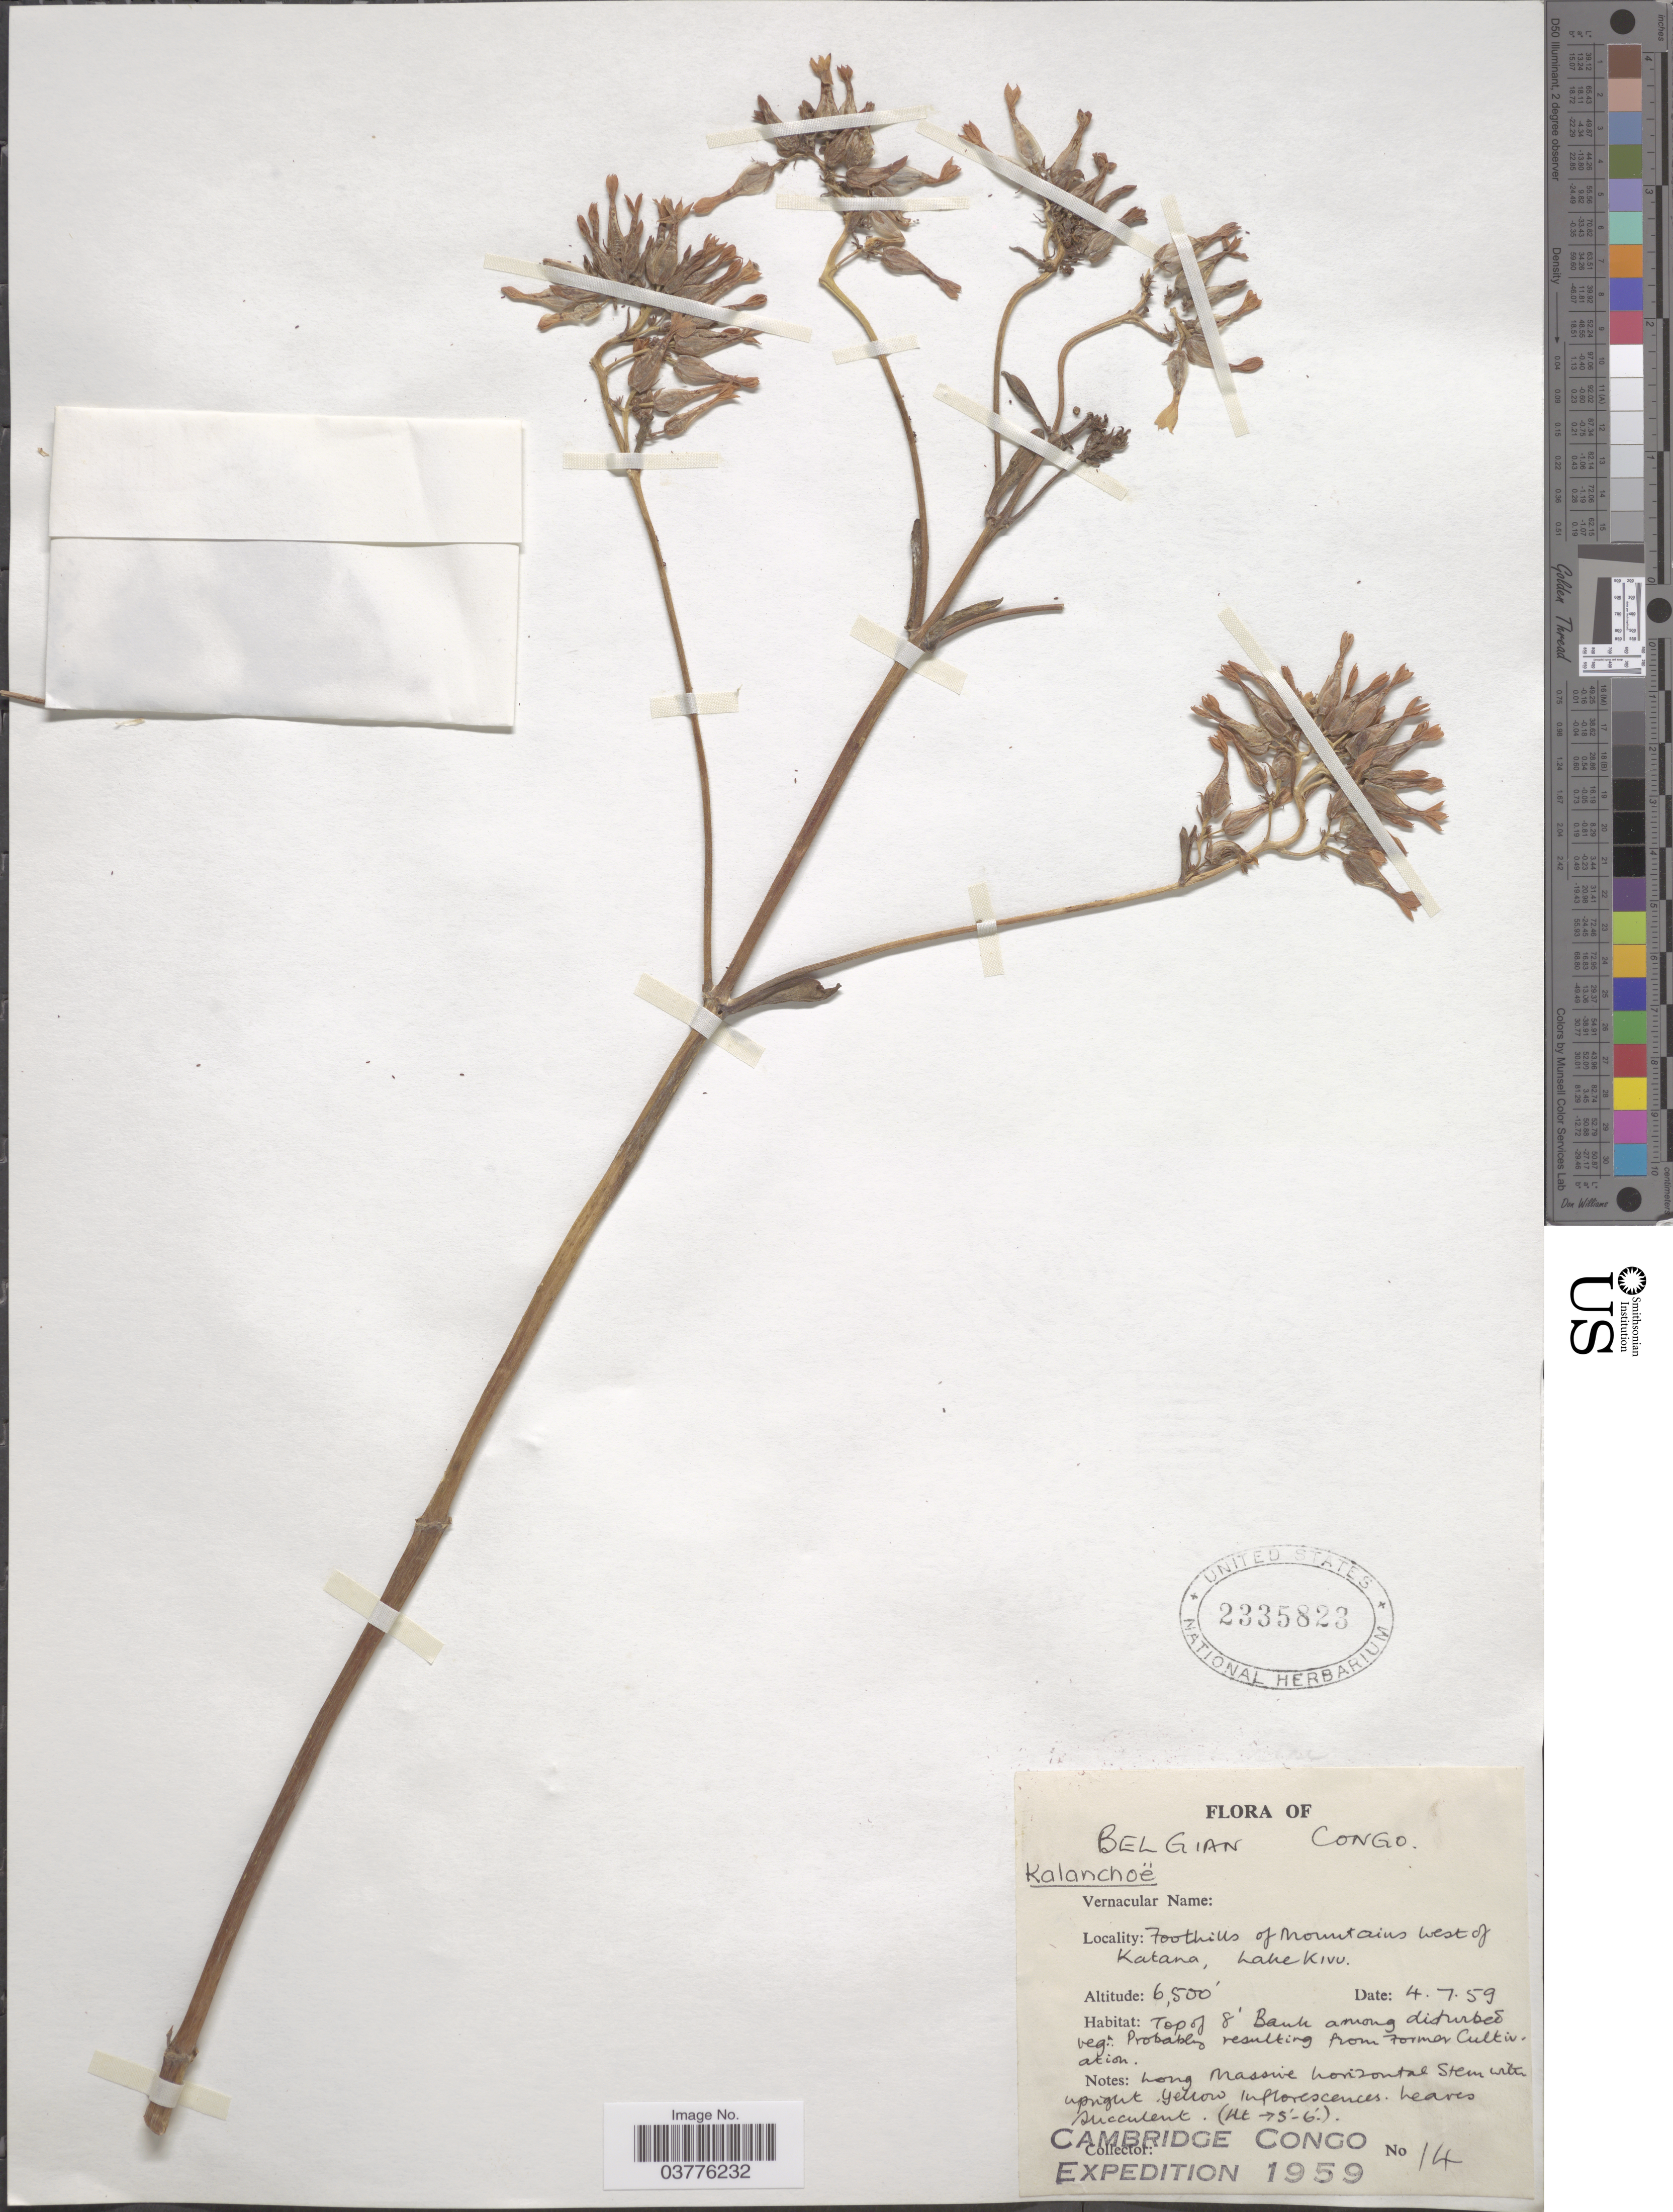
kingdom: Plantae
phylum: Tracheophyta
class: Magnoliopsida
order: Saxifragales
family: Crassulaceae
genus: Kalanchoe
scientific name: Kalanchoe sp.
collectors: Cambridge Congo Expedition 1959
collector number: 14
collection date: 1959-07-04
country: Congo, Democratic Republic of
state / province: Sud-Kivu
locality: Belgian Congo. Foothills of Mountains west of Katana, Lake Kivu.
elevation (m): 1981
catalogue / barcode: US 2335823